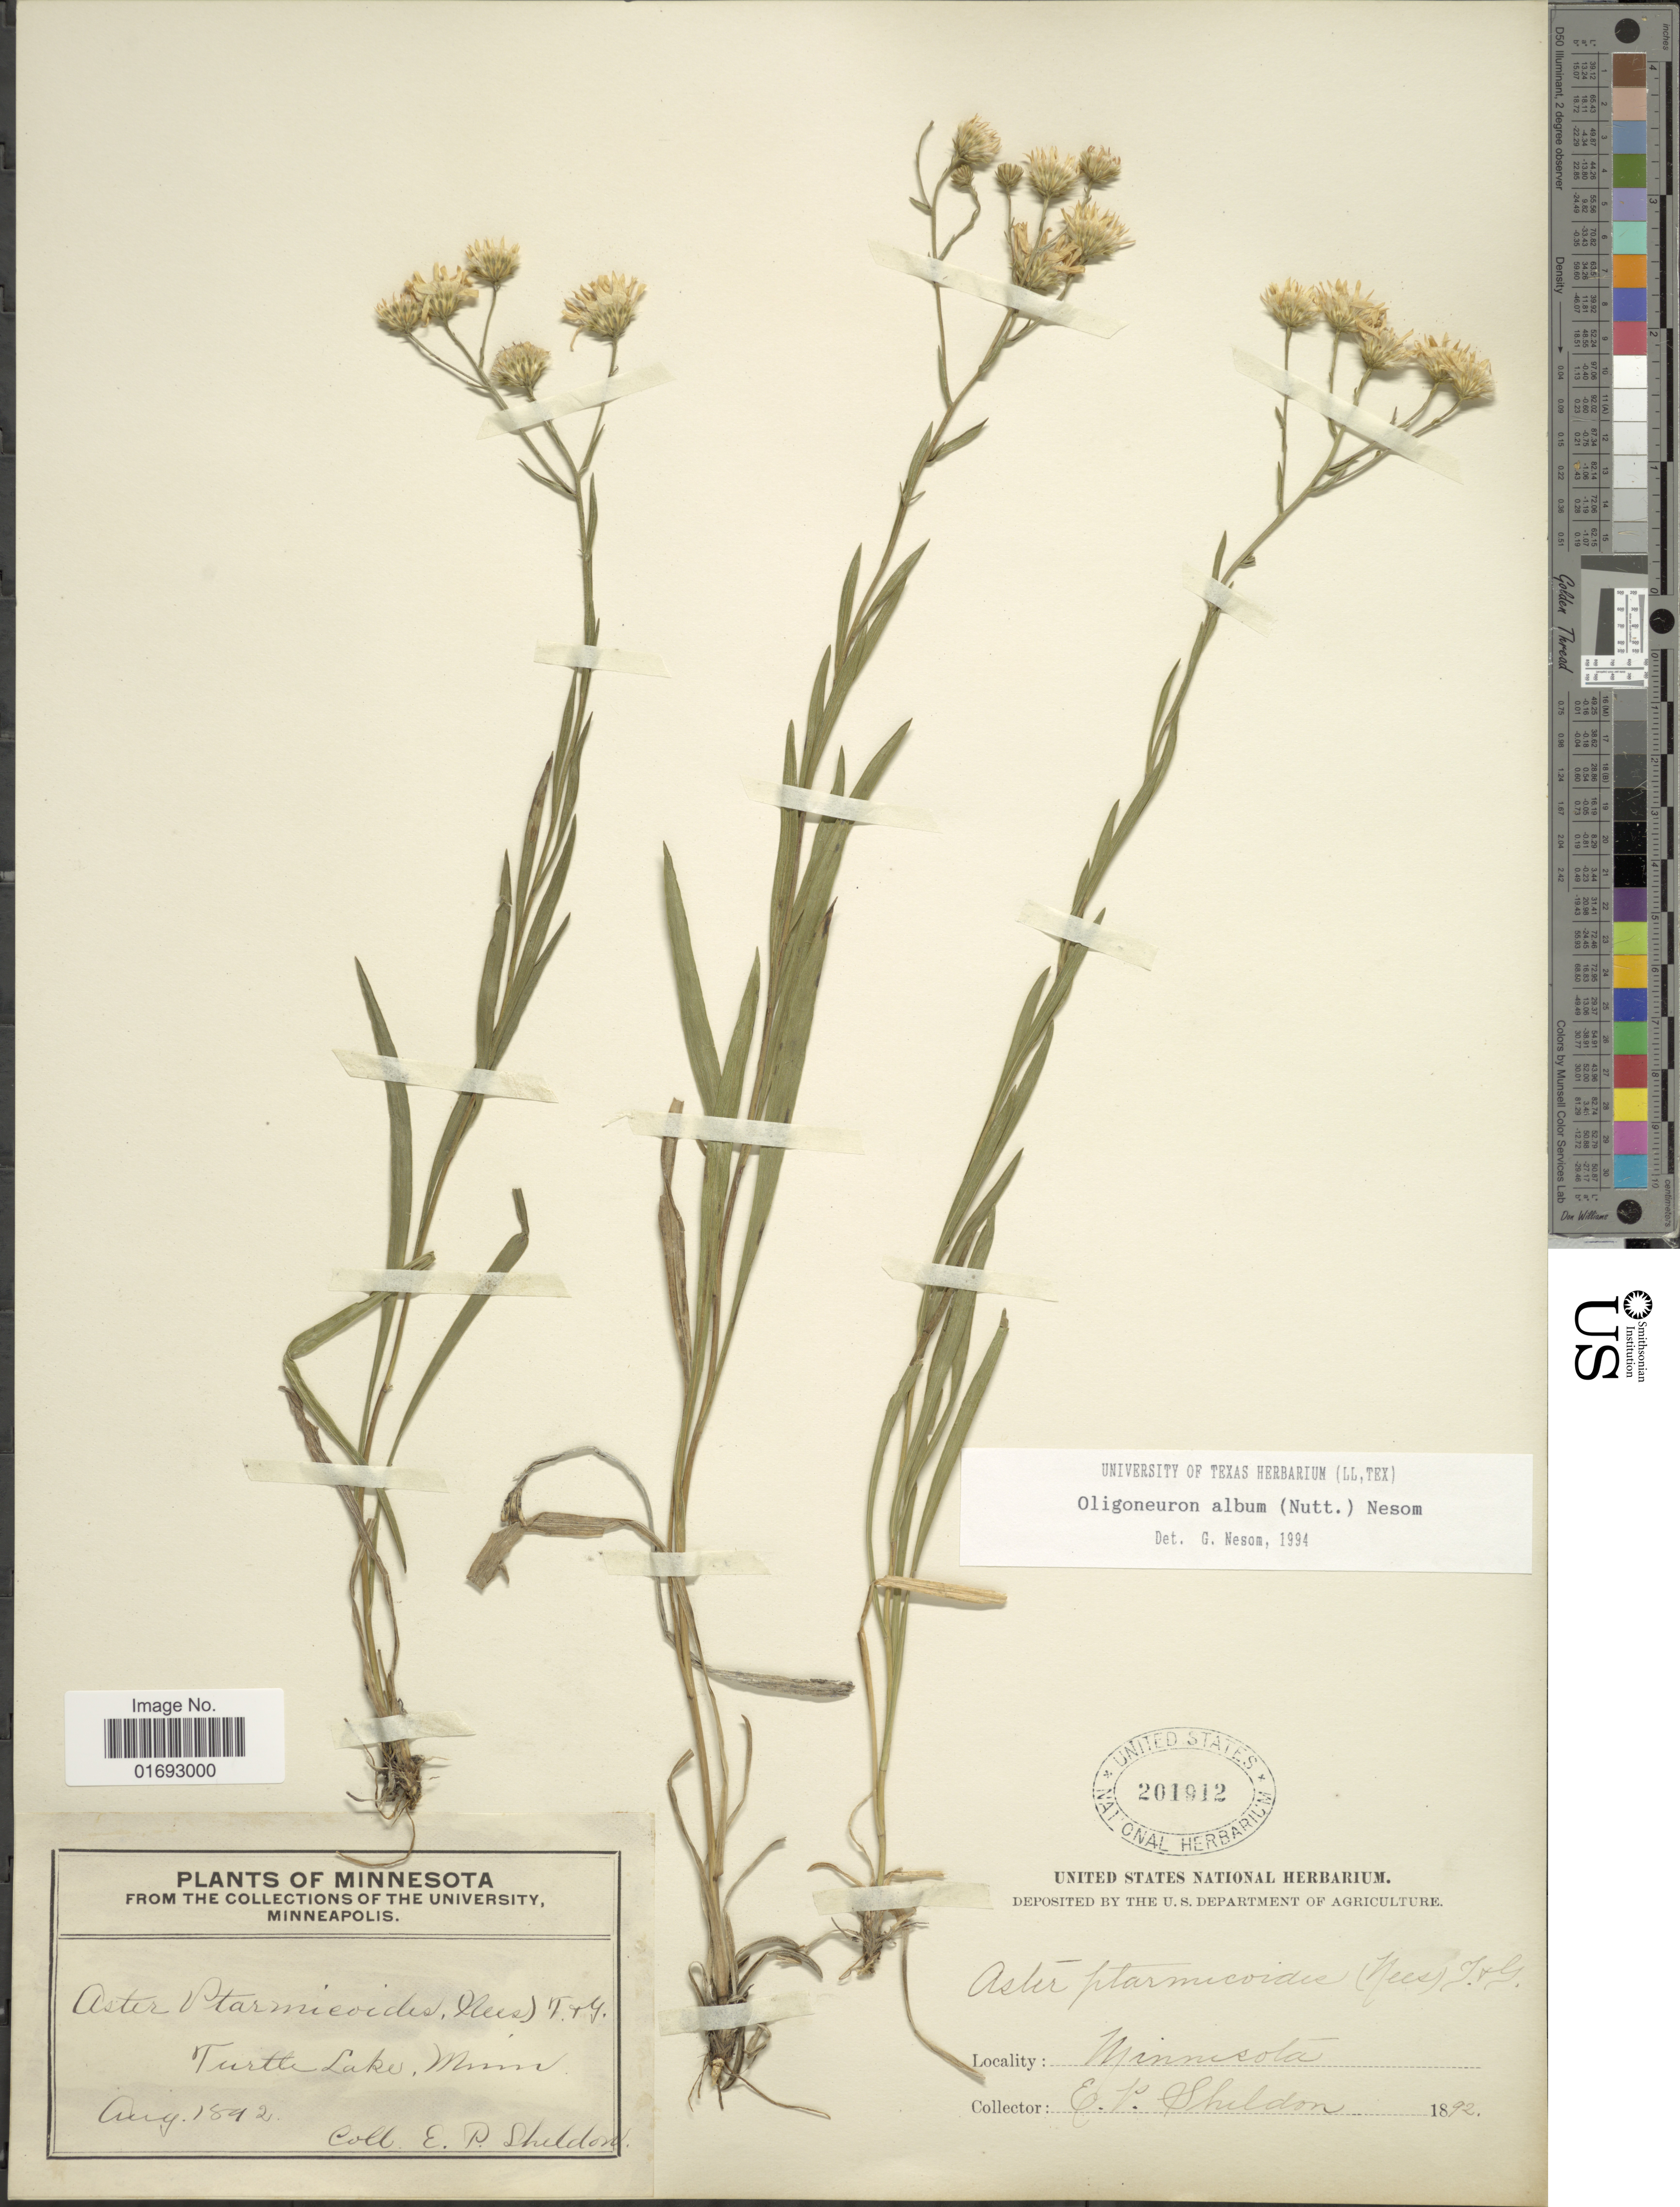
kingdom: Plantae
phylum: Tracheophyta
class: Magnoliopsida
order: Asterales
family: Asteraceae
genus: Oligoneuron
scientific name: Oligoneuron album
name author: (Nutt.) G.L. Nesom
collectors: E. P. Sheldon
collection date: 1892-08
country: United States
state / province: Minnesota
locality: Turtle Lake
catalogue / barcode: US 201912